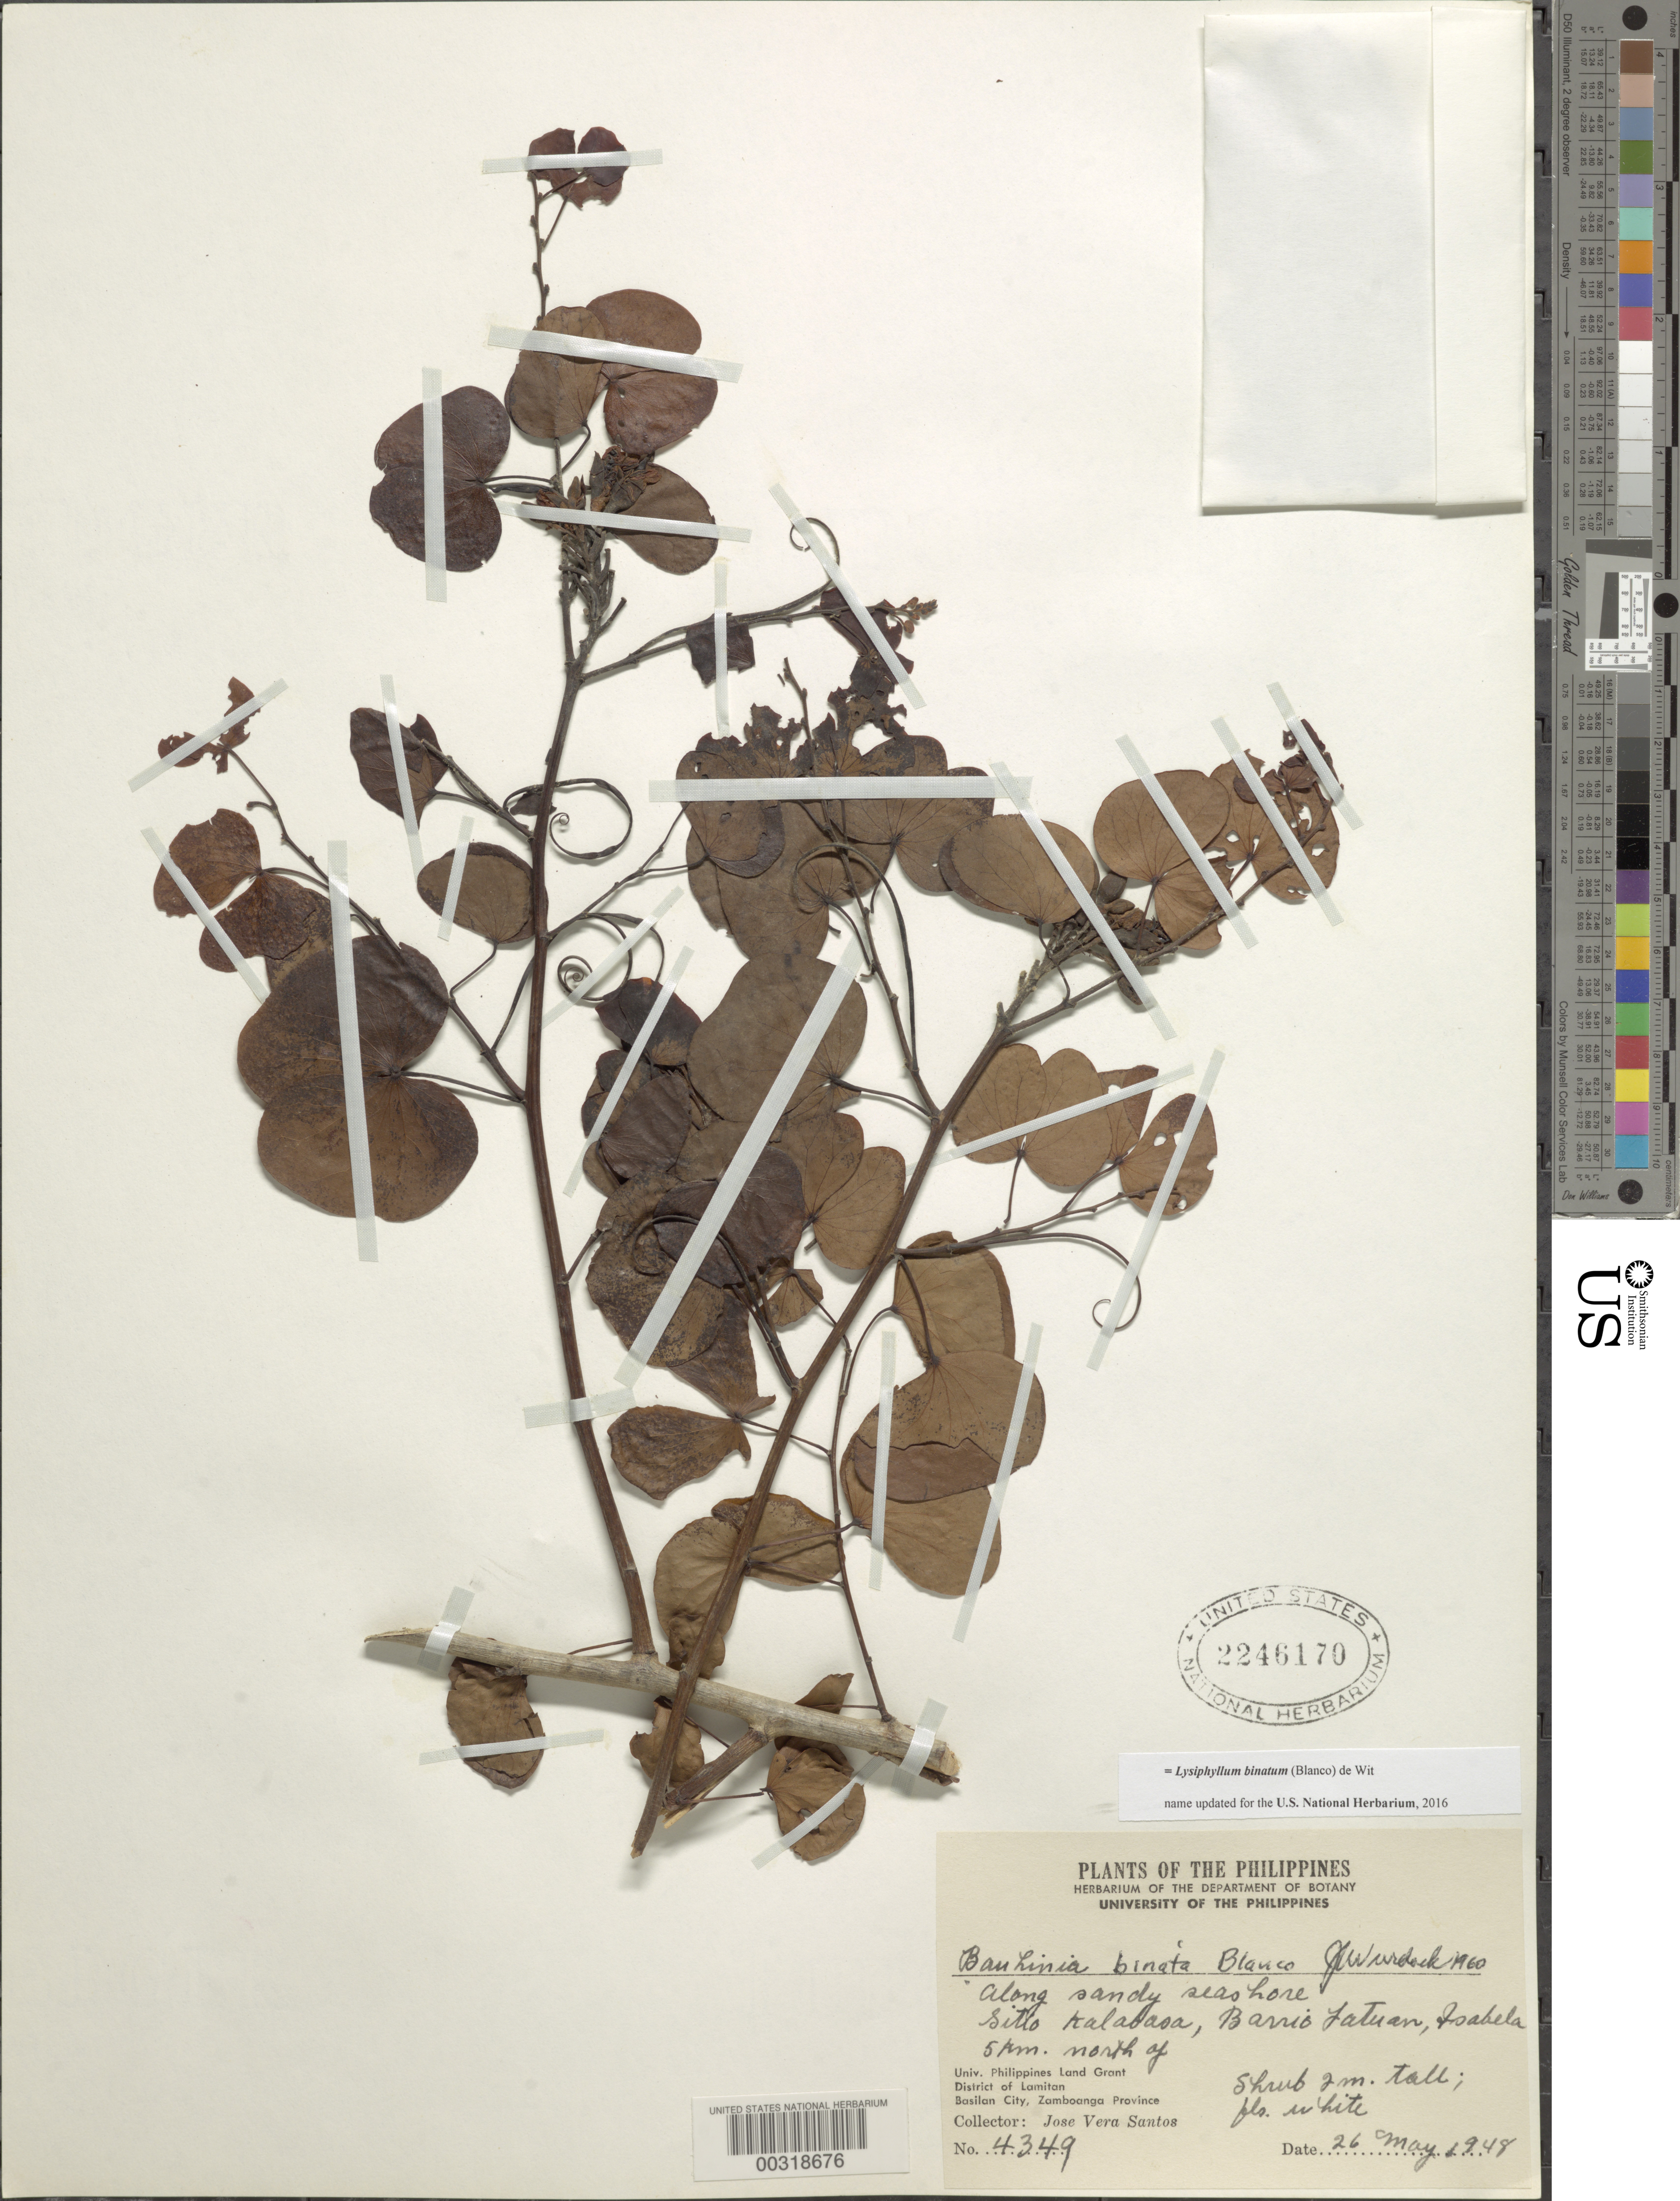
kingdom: Plantae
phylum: Tracheophyta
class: Magnoliopsida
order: Fabales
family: Fabaceae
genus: Tessmannia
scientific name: Tessmannia dewildemaniana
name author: Harms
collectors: J. V. Santos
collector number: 4349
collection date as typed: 26 May 1948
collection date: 1948-05-26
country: Philippines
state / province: Zamboanga Peninsula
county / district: Zamboanga del Norte / Zamboanga del Sur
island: Mindanao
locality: Lamitan dist.; basilan city; sitio kalabasa, barrio latuan, isabella 5 km n of univ. philippines land grant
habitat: Sandy seashore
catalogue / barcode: US 2246170